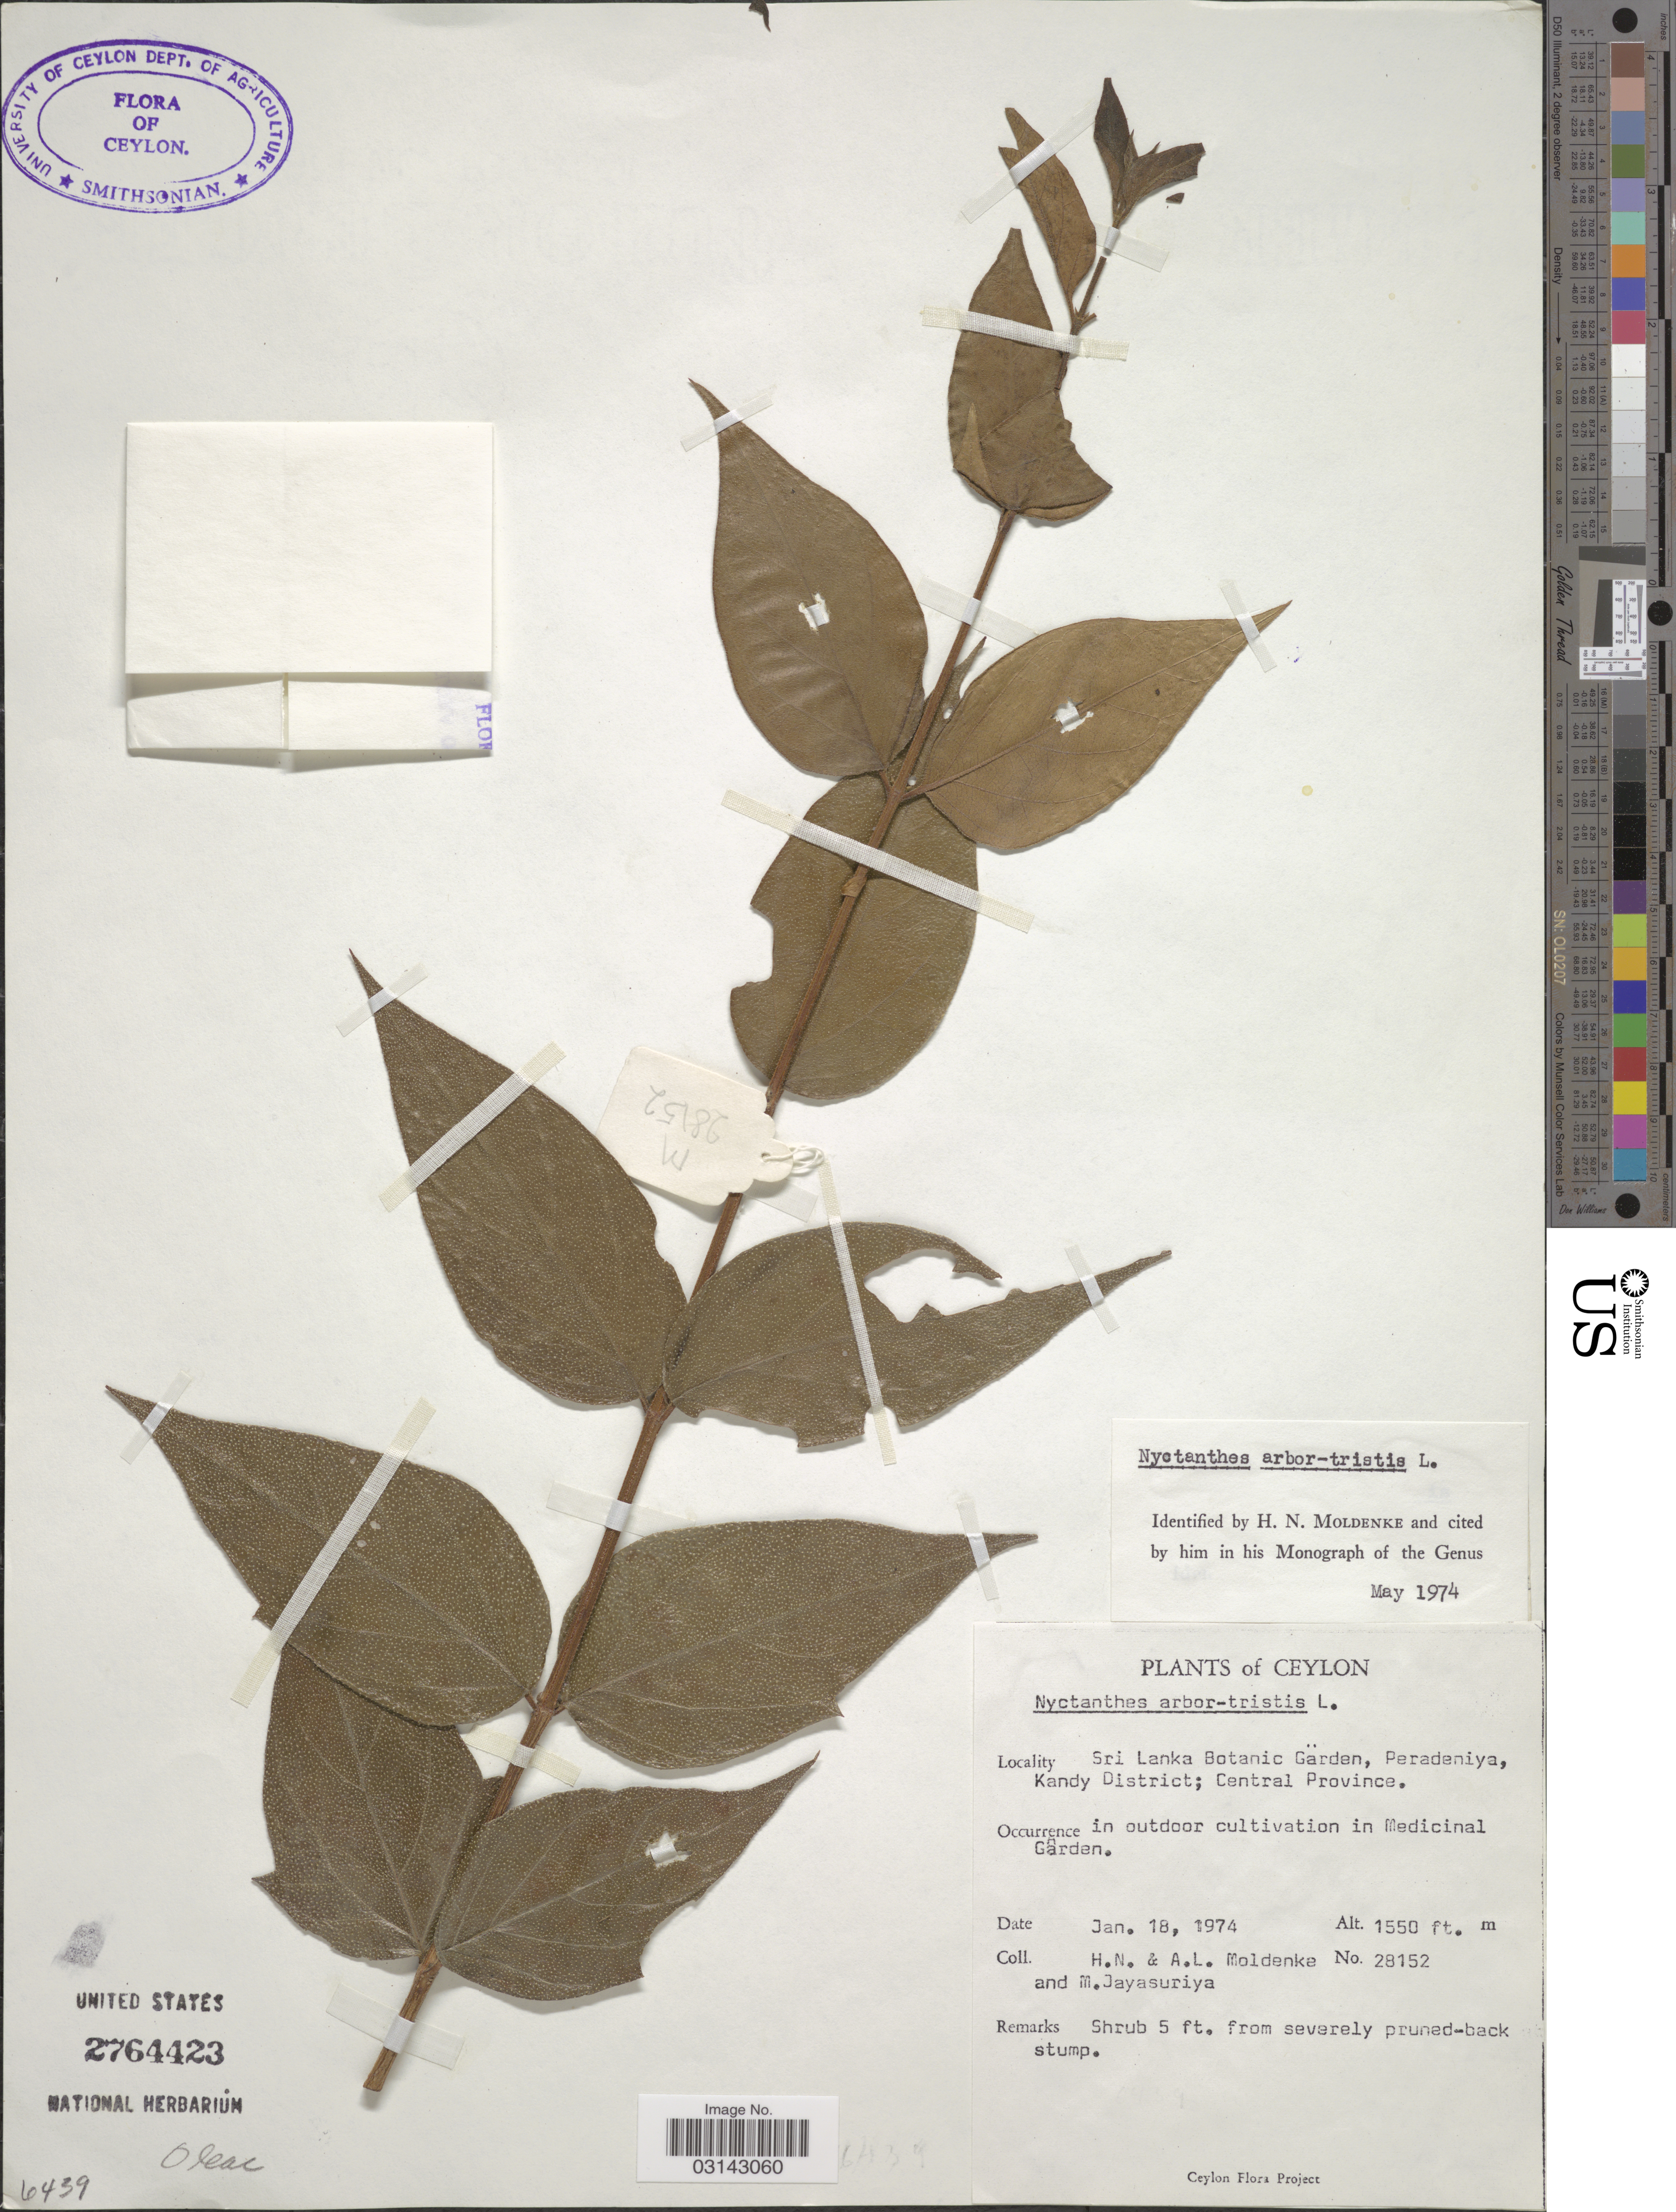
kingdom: Plantae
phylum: Tracheophyta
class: Magnoliopsida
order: Lamiales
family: Oleaceae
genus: Nyctanthes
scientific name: Nyctanthes arbor-tristis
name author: L.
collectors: H. N. Moldenke, A. L. Moldenke & M. Jayasuriya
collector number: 28152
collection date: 1974-01-18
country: Sri Lanka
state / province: Central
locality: Ceylon. Sri Lanka Botanic Gärden, Peradeniya, Kandy District; Central Province. In Medicinal Gärden.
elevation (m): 472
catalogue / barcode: US 2764423